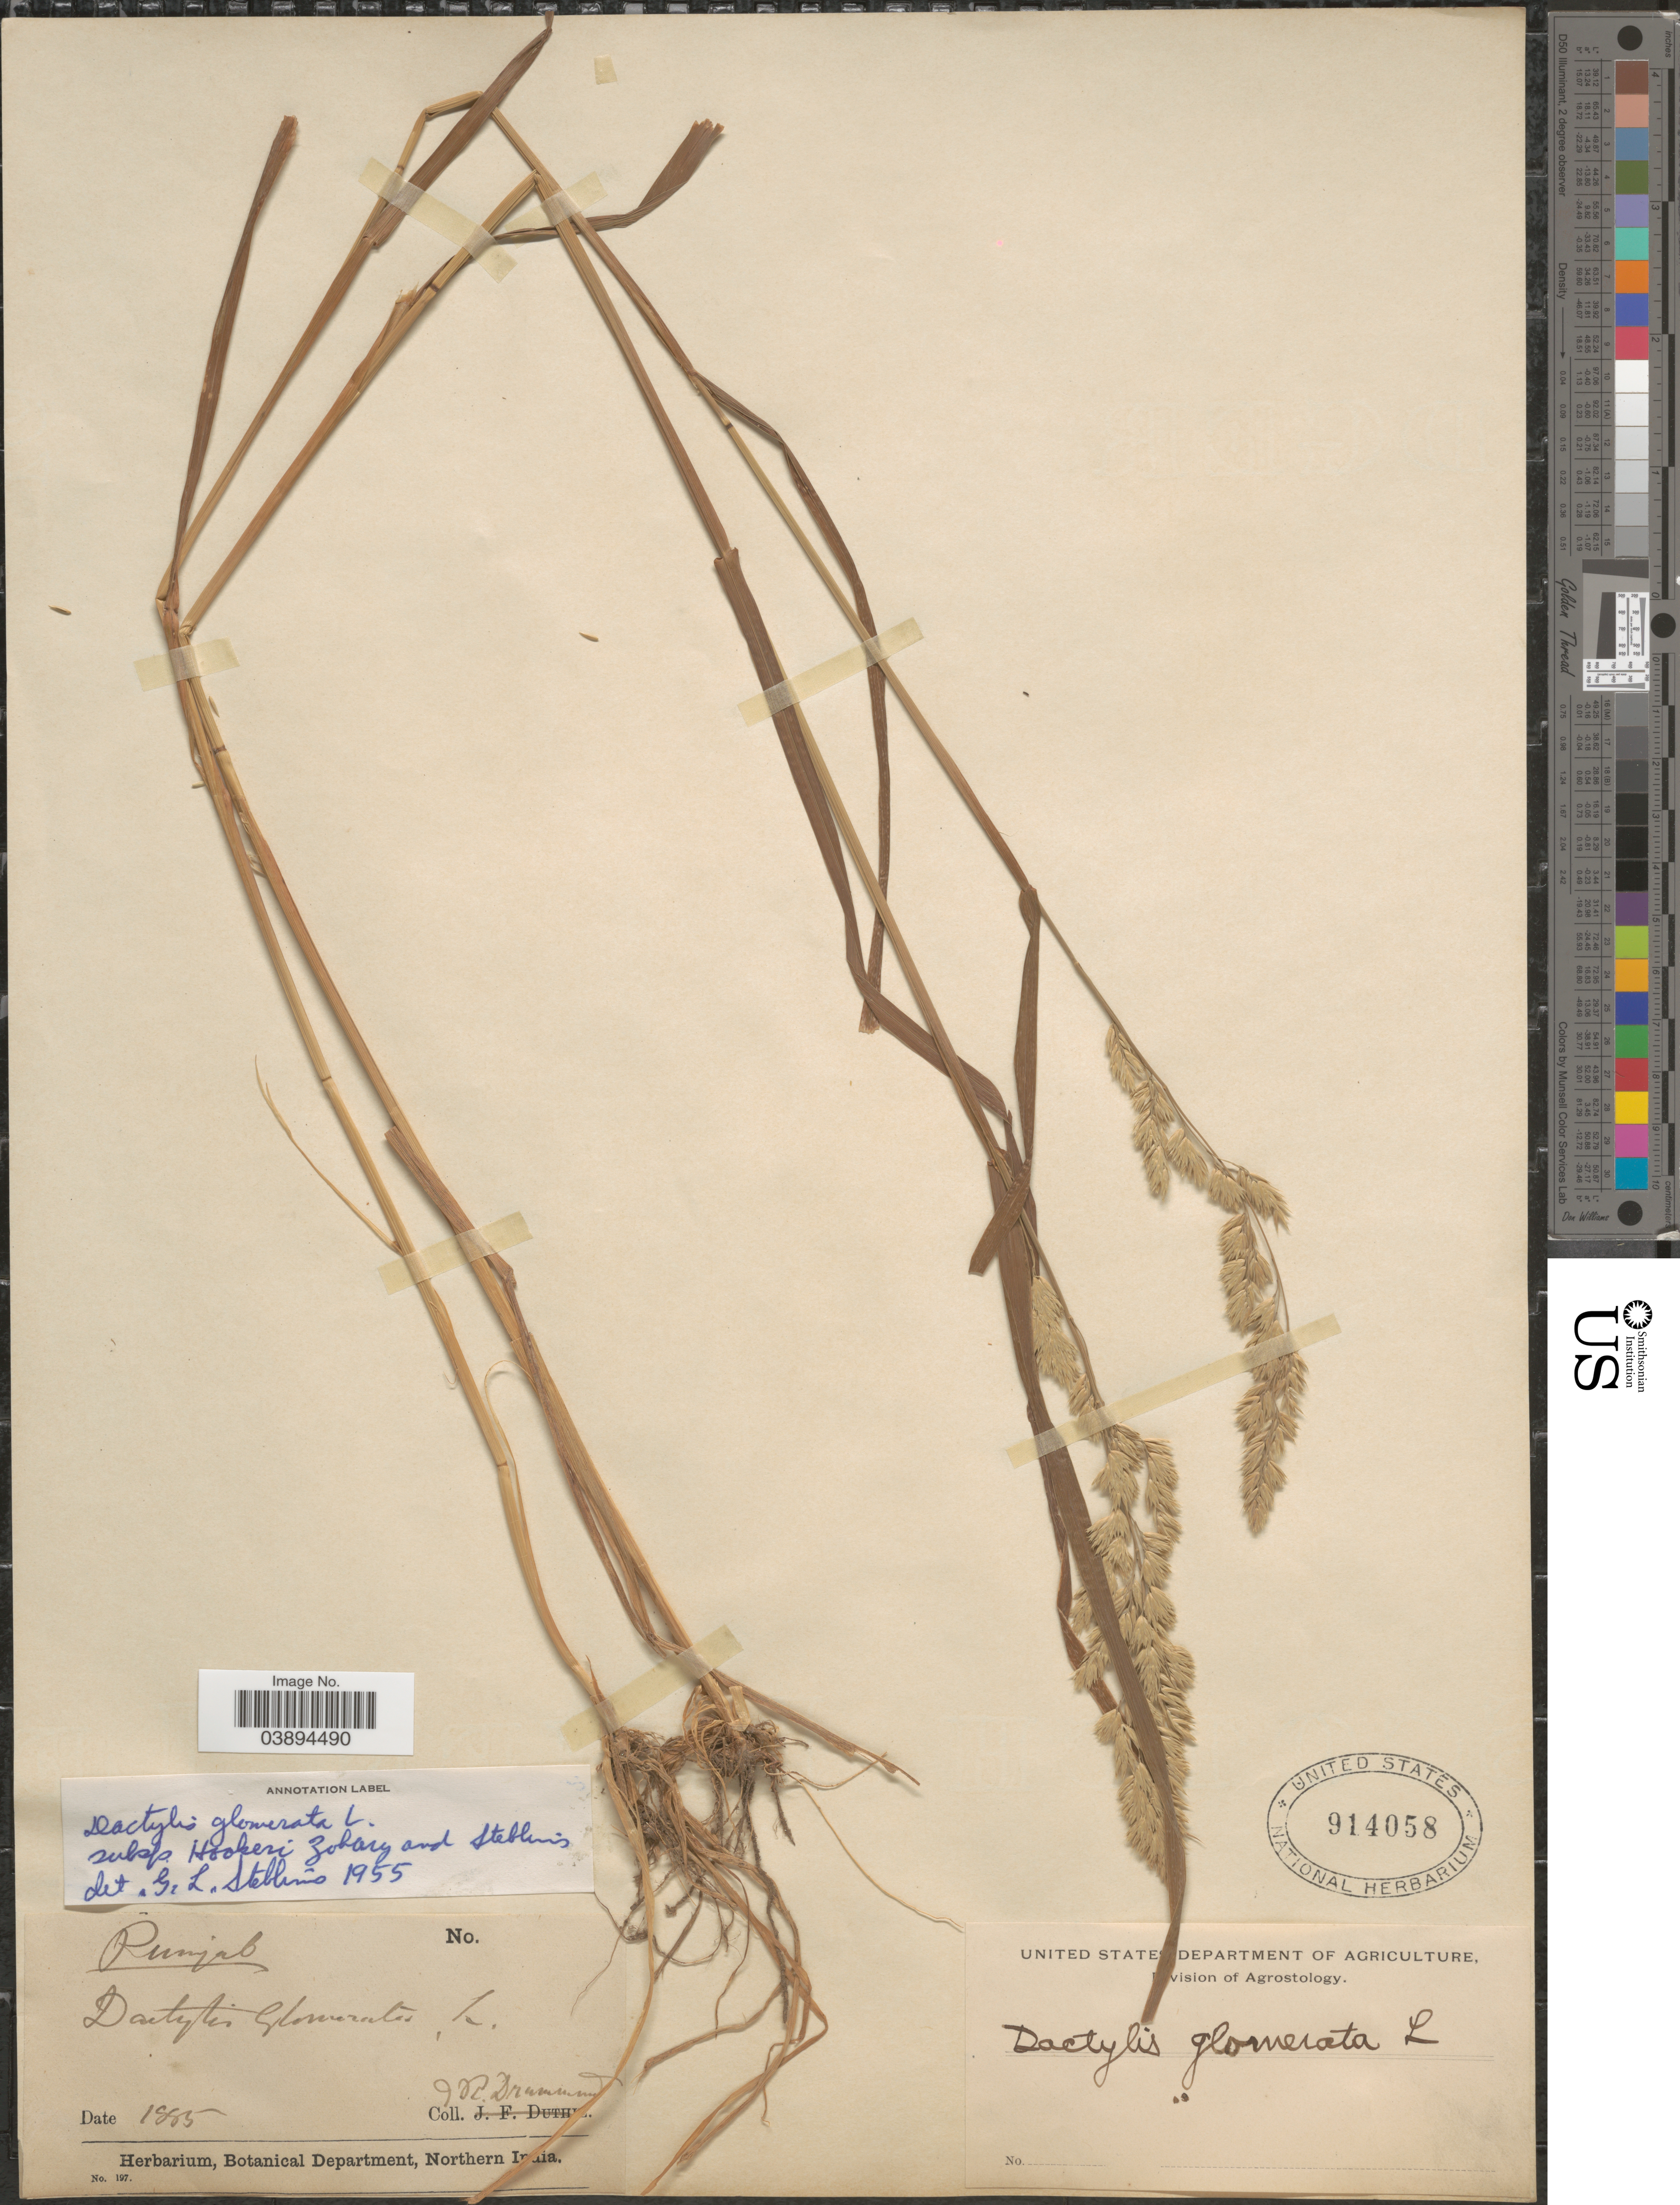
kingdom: Plantae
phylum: Tracheophyta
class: Liliopsida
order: Poales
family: Poaceae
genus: Dactylis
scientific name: Dactylis glomerata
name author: L.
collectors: J. R. Drummond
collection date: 1885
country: India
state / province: Punjab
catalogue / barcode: US 914058